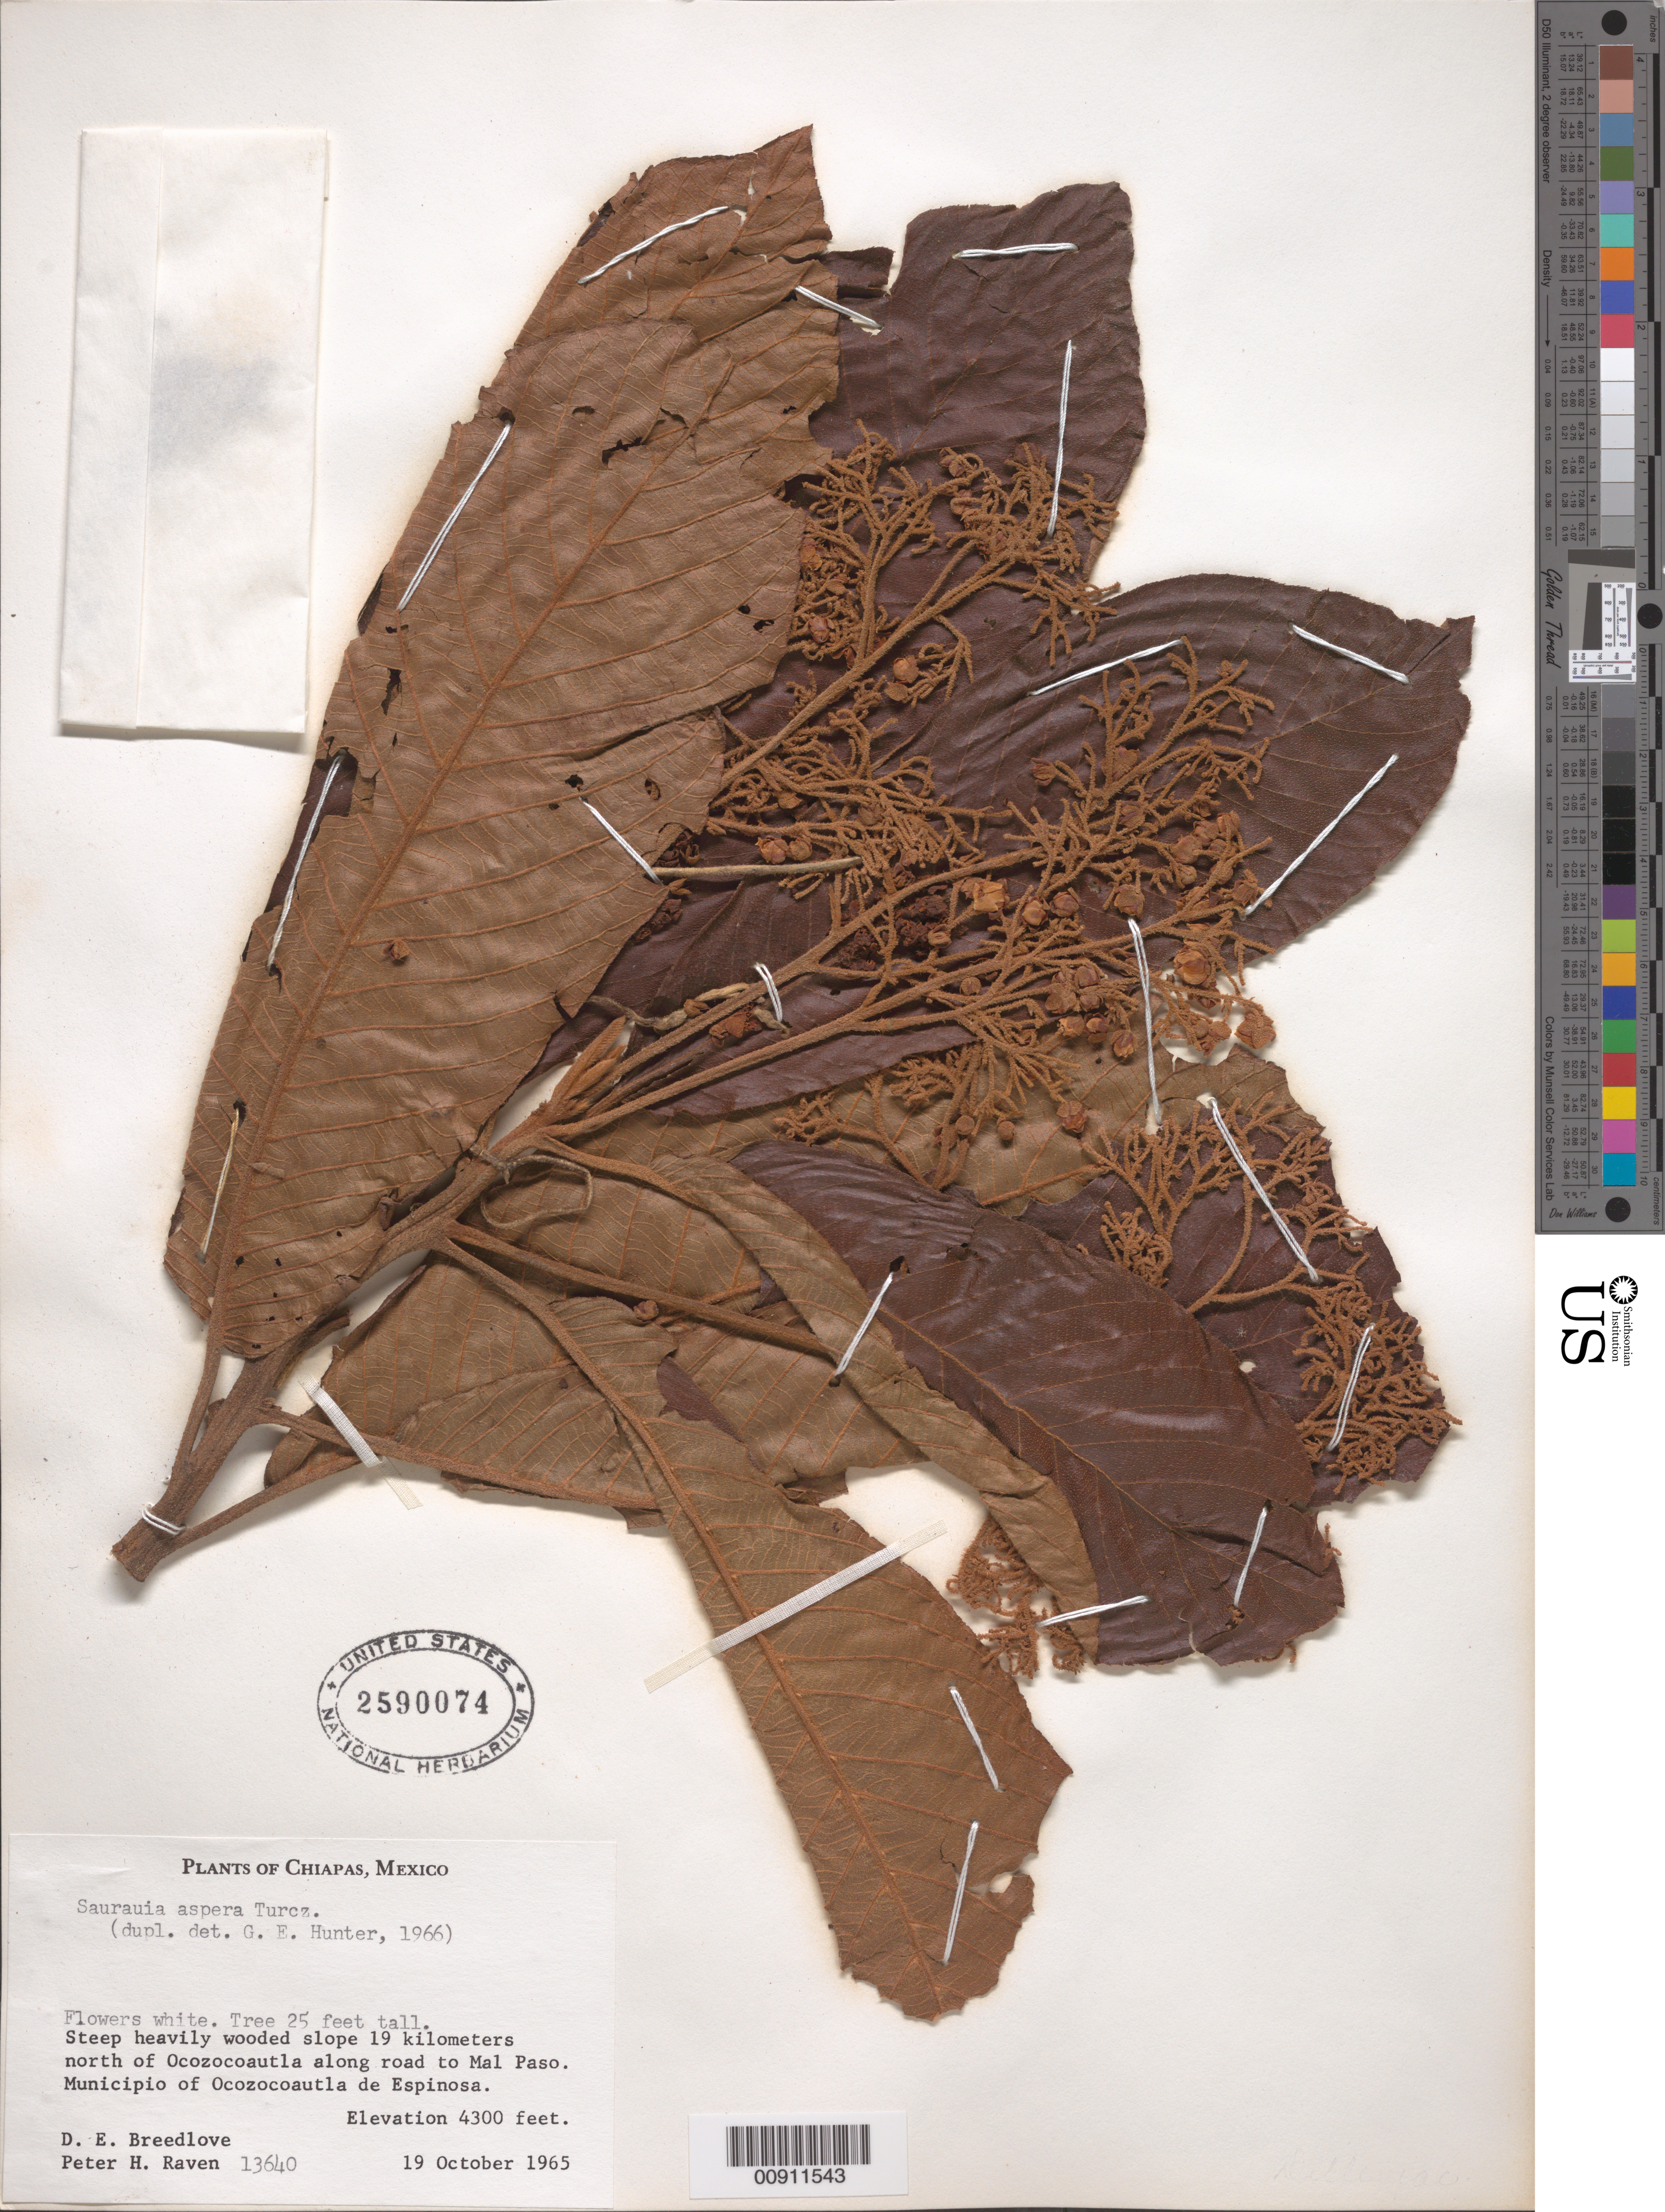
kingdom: Plantae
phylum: Tracheophyta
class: Magnoliopsida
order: Ericales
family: Actinidiaceae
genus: Saurauia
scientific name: Saurauia aspera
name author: Turcz.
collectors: D. E. Breedlove & P. H. Raven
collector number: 13640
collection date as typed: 19 Oct 1965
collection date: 1965-10-19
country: Mexico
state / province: Chiapas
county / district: Ocozocoautla de Espinosa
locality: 19 kilometers north of Ocozocoautla along road to Mal Paso. Municipio of Ocozocoautla de Espinosa, Chiapas.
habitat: Steep heavily wooded slope.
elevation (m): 1311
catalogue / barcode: US 2590074